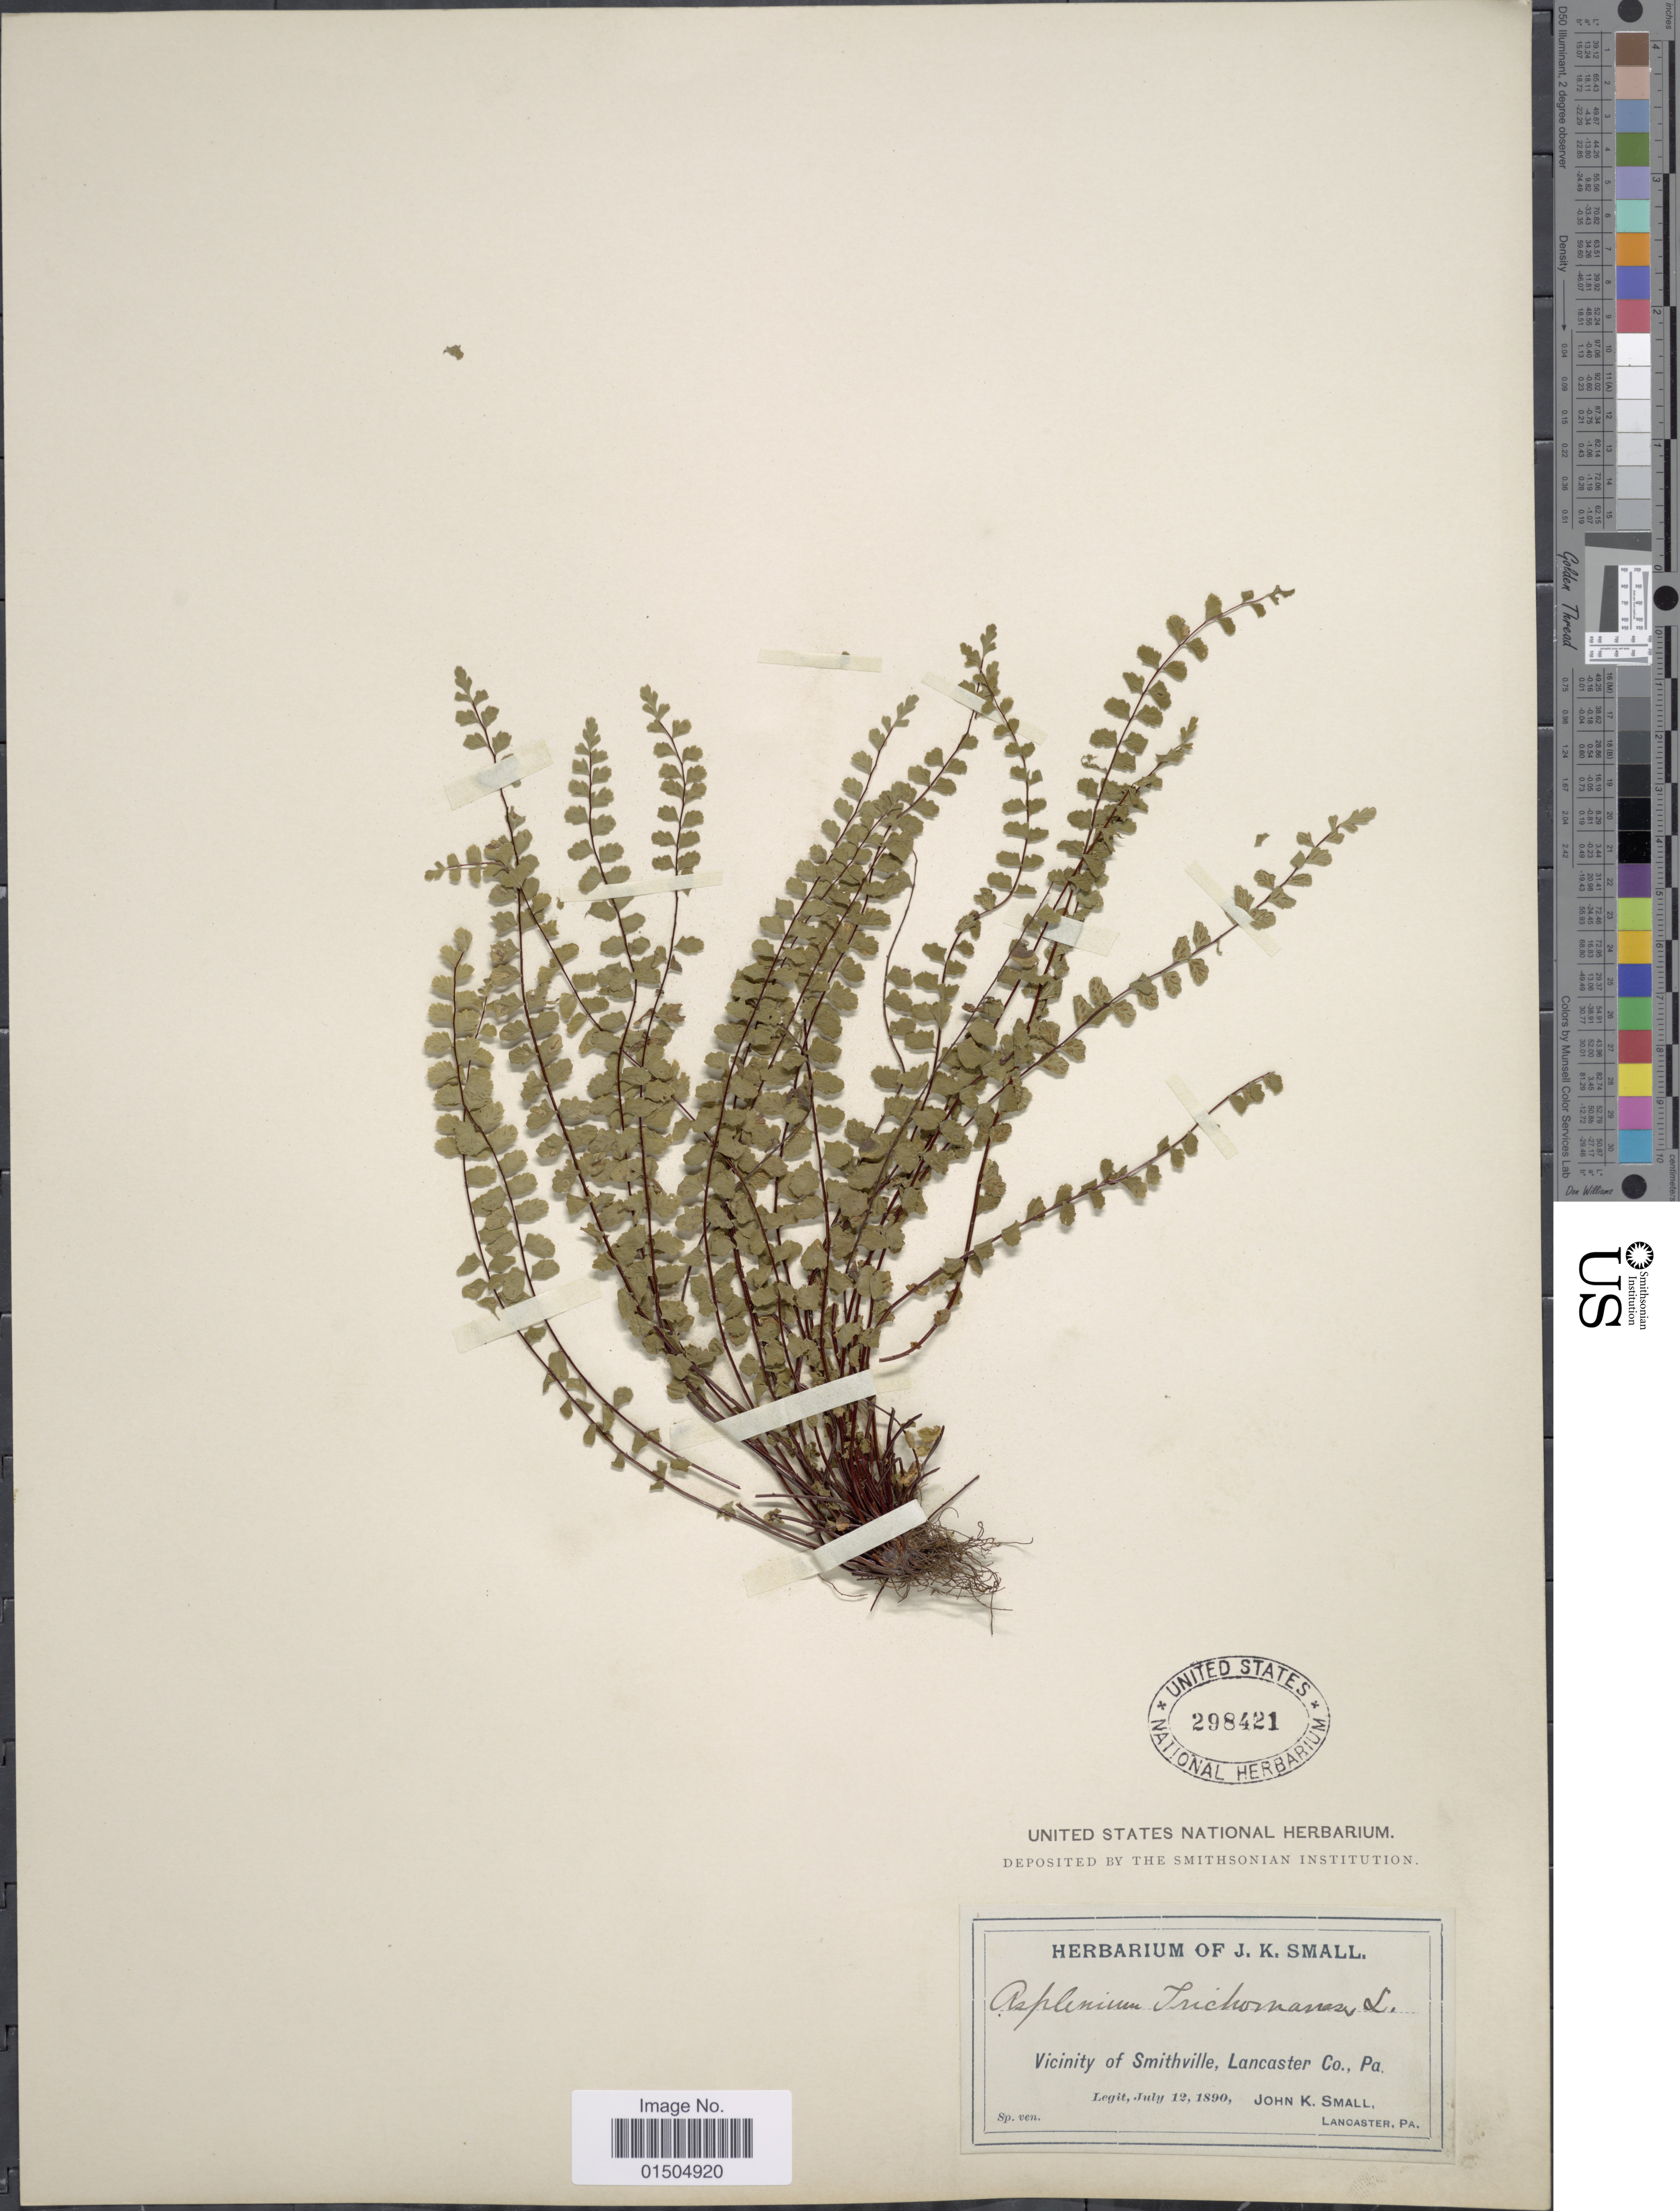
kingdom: Plantae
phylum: Tracheophyta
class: Polypodiopsida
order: Polypodiales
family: Aspleniaceae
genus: Asplenium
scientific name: Asplenium trichomanes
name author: L.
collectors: J. K. Small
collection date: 1890-07-12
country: United States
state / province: Pennsylvania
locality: Vicinity of Smithville, Lancaster Co.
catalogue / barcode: US 298421